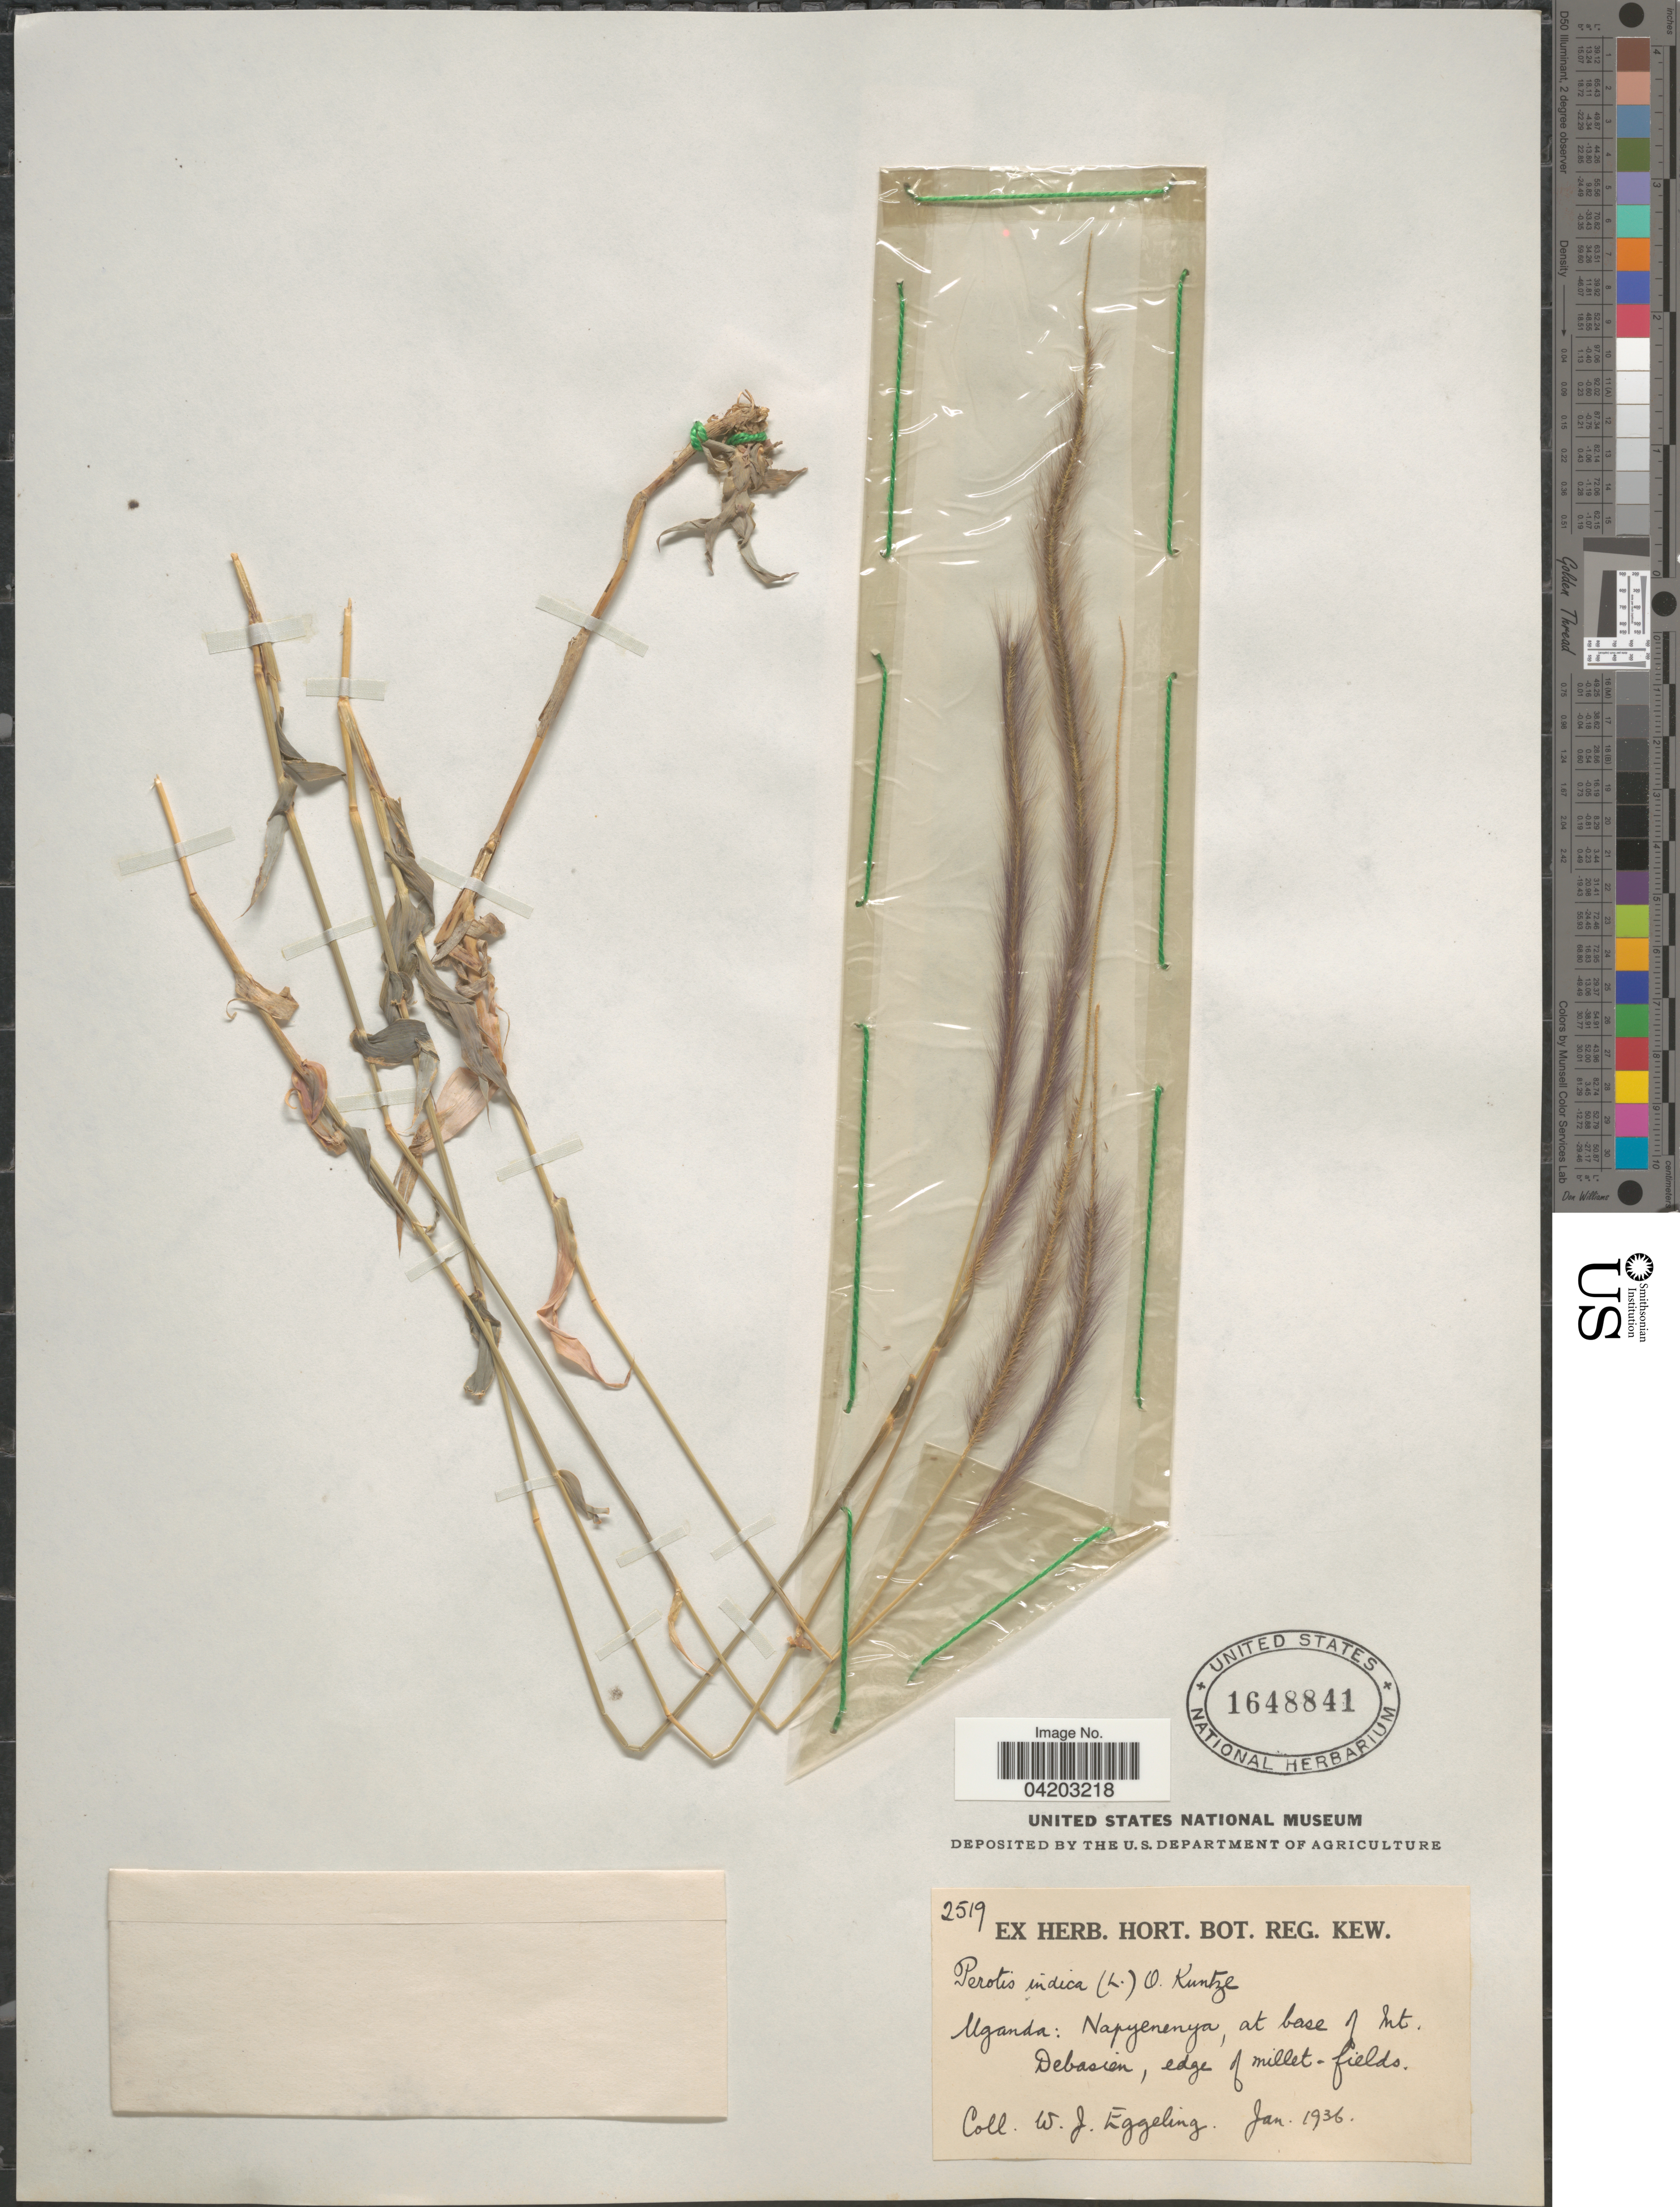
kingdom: Plantae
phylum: Tracheophyta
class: Liliopsida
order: Poales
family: Poaceae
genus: Perotis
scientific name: Perotis indica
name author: (L.) Kuntze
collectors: W. Eggeling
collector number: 2519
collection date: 1936-01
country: Uganda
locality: Napyenenya, at base of Mt. Debasien, edge of millet-fields.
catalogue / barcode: US 1648841